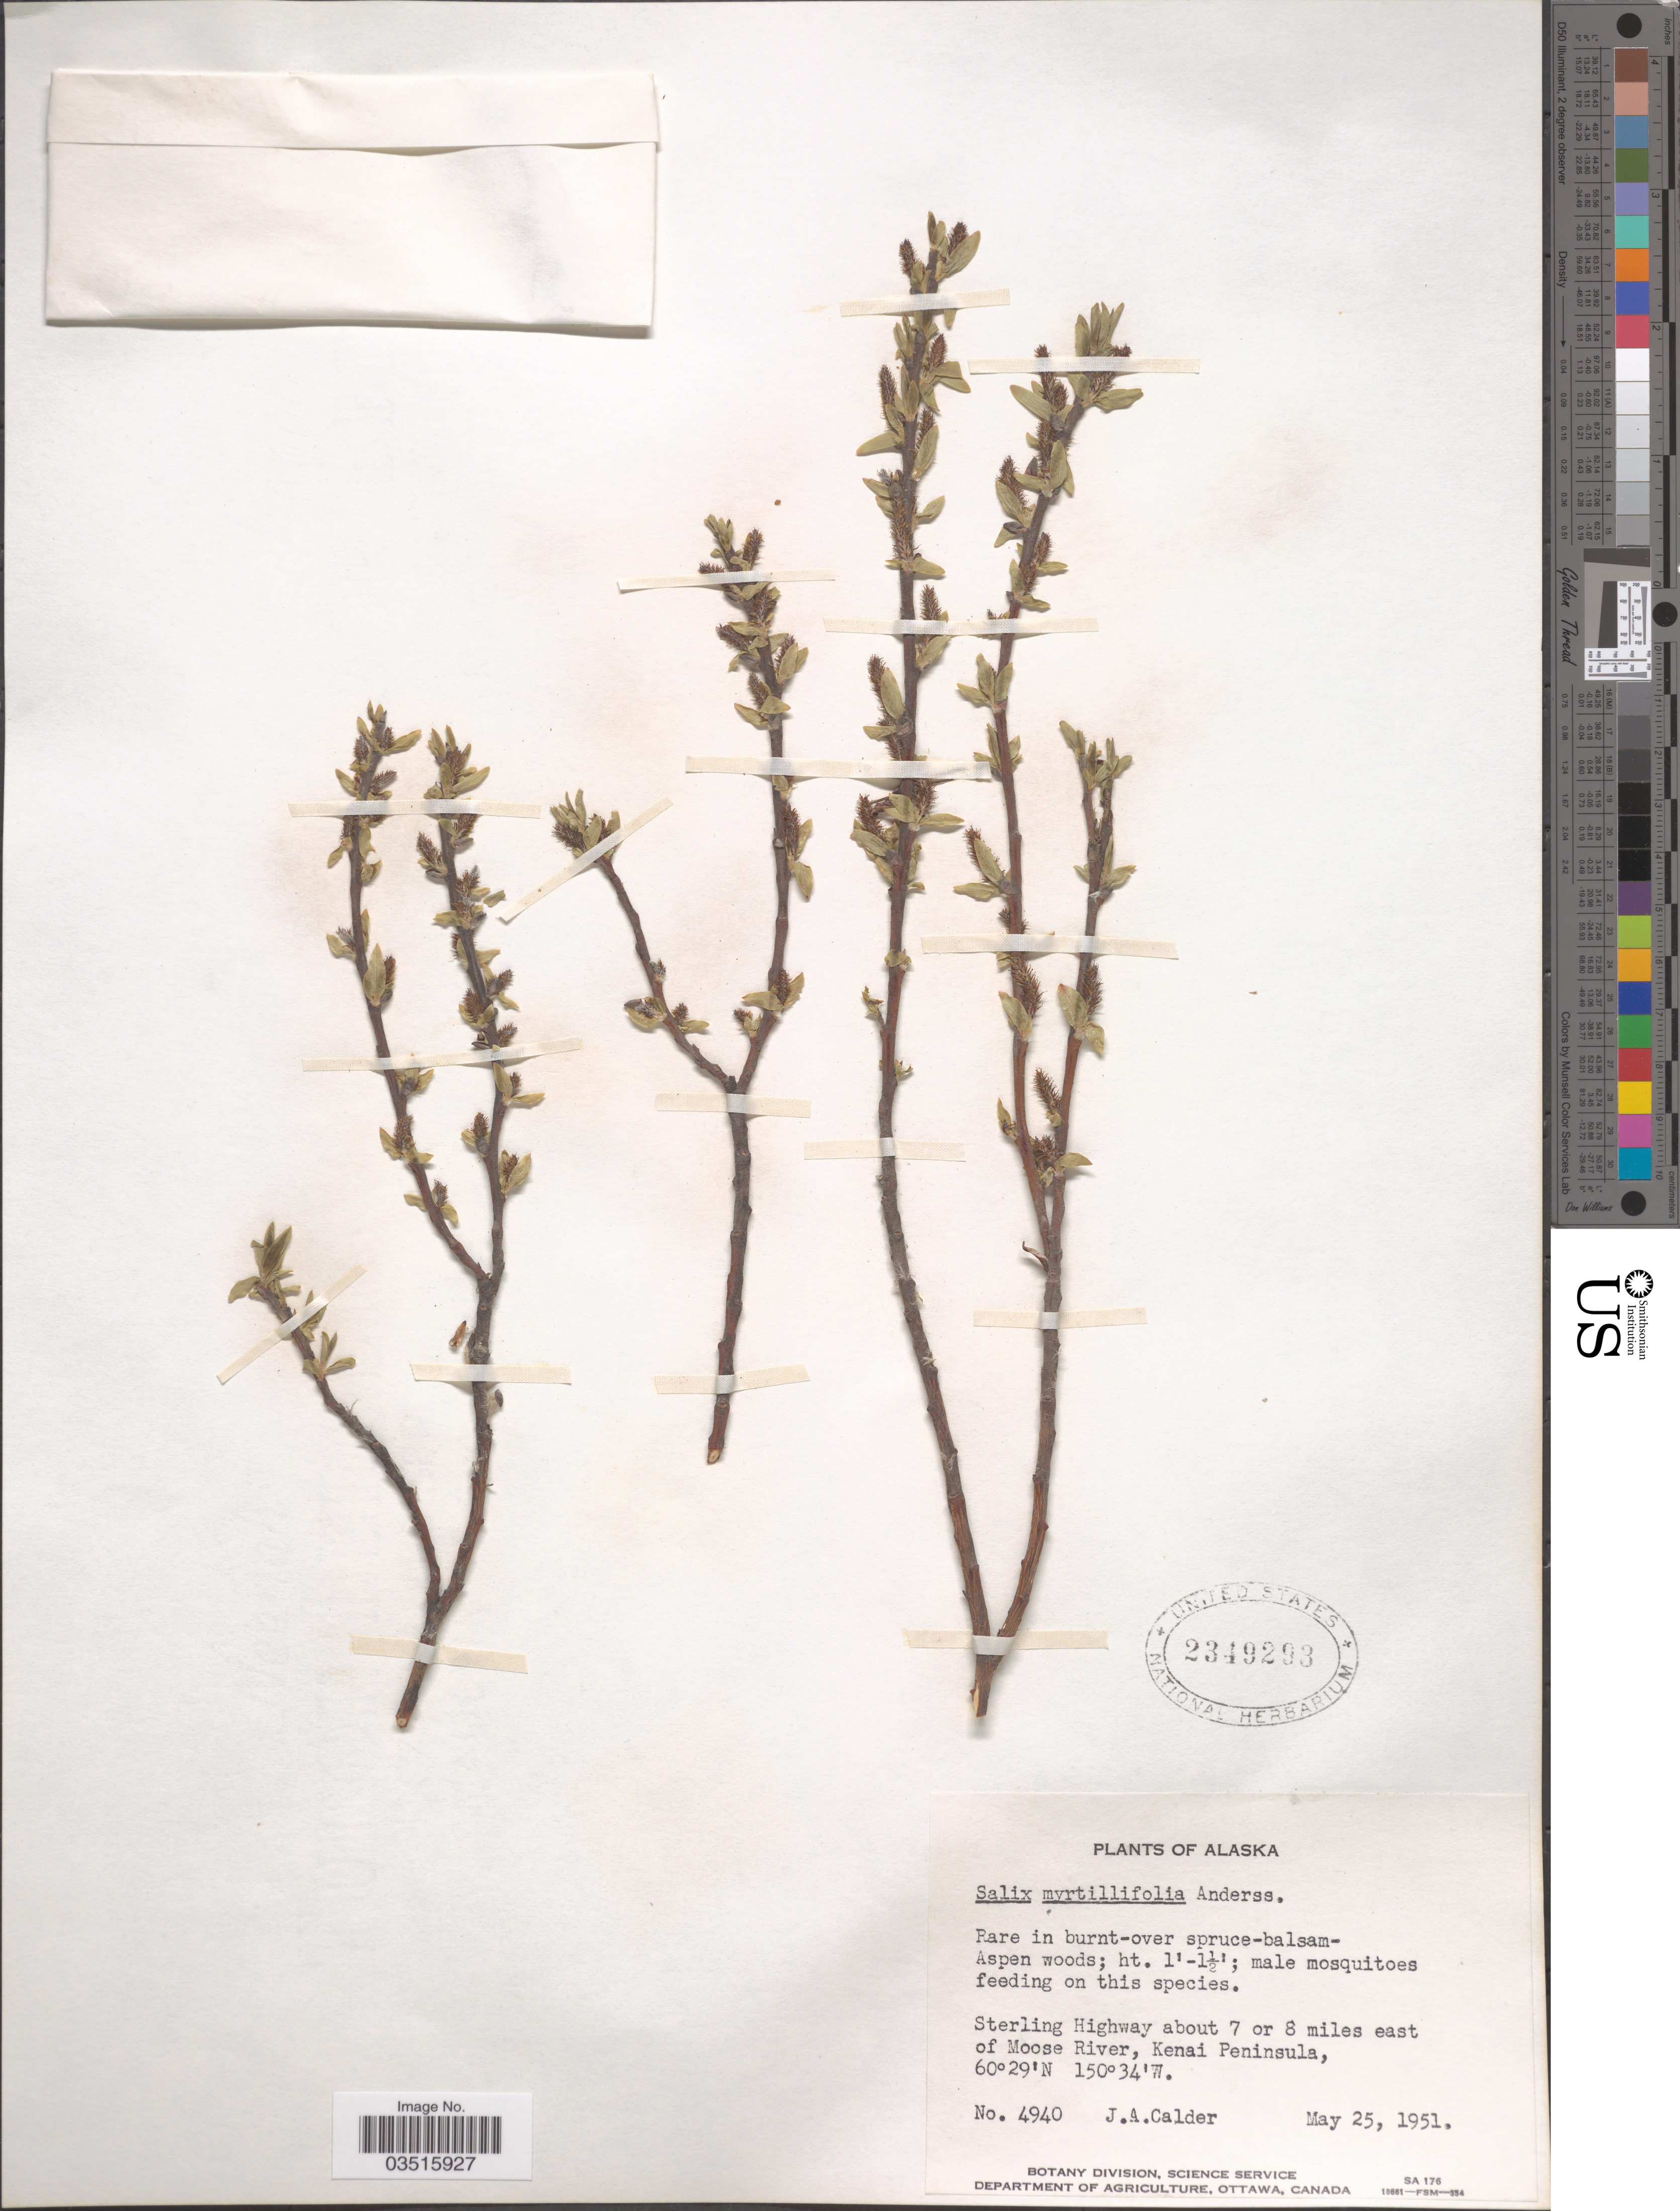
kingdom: Plantae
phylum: Tracheophyta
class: Magnoliopsida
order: Malpighiales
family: Salicaceae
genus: Salix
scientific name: Salix myrtillifolia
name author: Andersson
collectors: J. A. Calder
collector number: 4940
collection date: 1951-05-25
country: United States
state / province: Alaska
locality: Sterling Highway about 7 or 8 miles east of Moose River, Kenai Peninsula.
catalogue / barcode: US 2349293